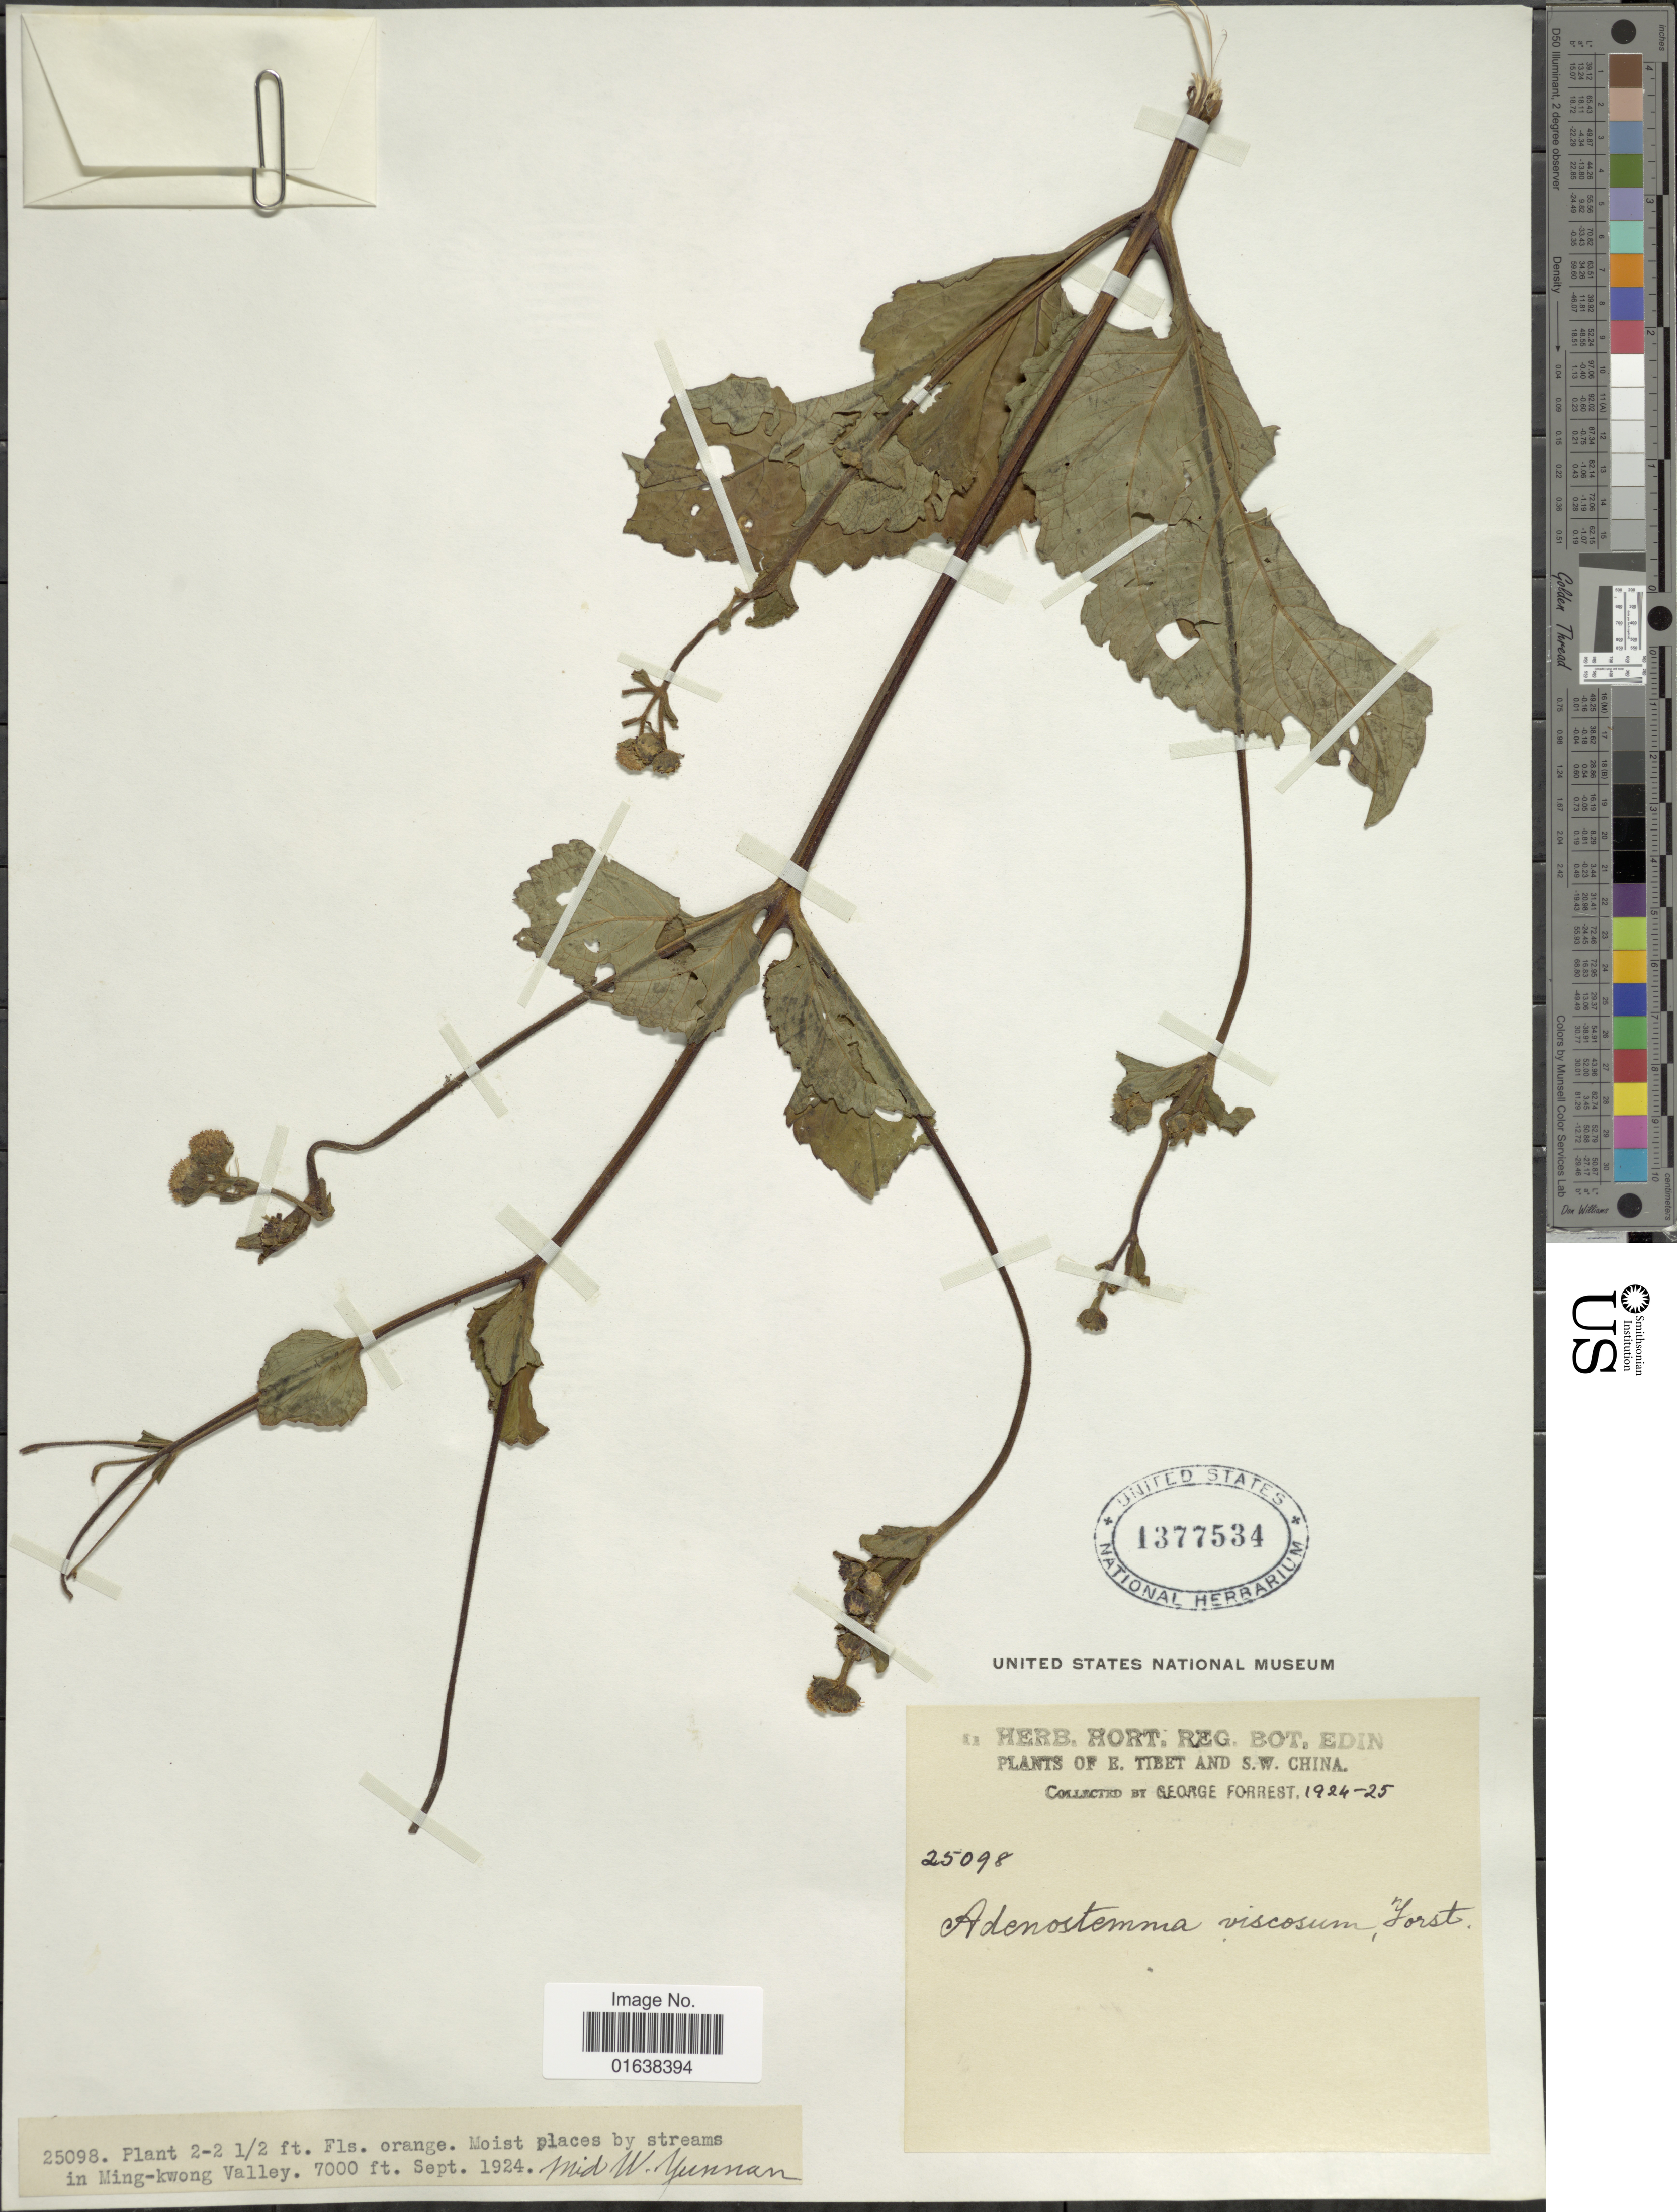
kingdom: Plantae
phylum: Tracheophyta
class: Magnoliopsida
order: Asterales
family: Asteraceae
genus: Adenostemma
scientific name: Adenostemma lavenia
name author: (L.) Kuntze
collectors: G. Forrest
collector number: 25098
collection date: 1924/1925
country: China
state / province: Xizang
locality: E. Tibet and S. W. China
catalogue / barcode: US 1377534